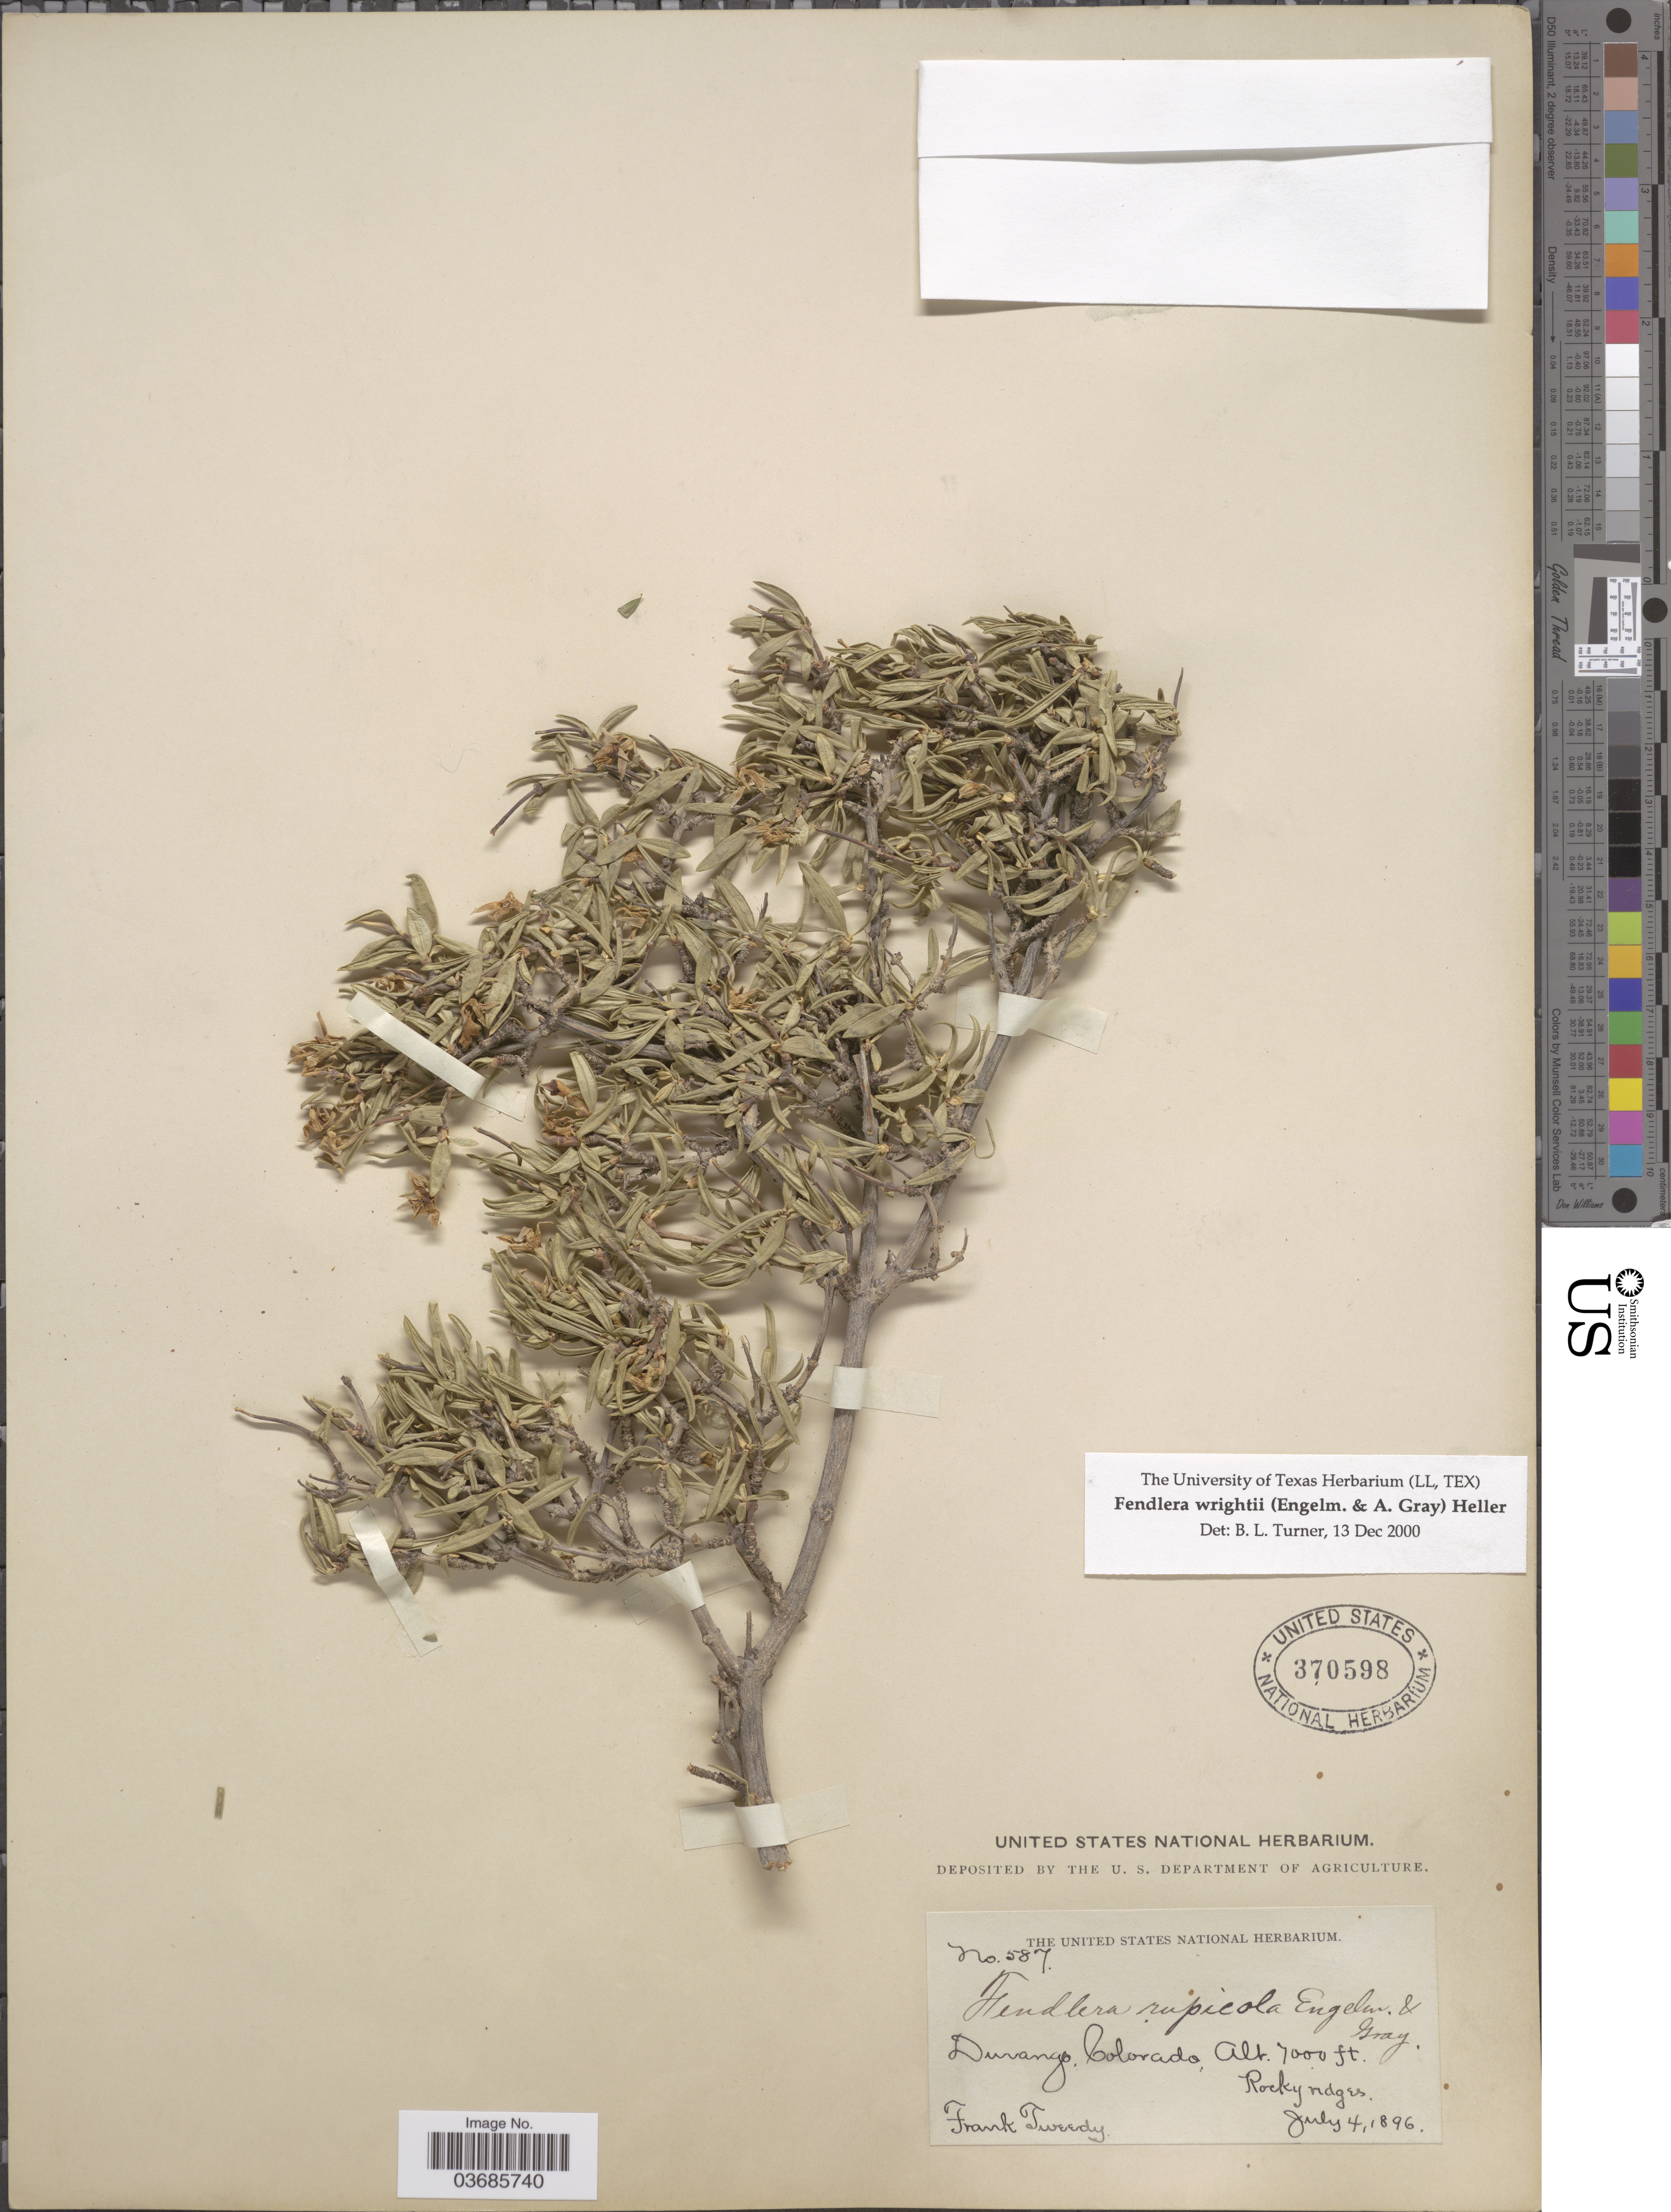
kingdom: Plantae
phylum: Tracheophyta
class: Magnoliopsida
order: Cornales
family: Hydrangeaceae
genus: Fendlera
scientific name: Fendlera wrightii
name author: (Engelm. & A. Gray) A. Heller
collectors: F. Tweedy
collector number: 587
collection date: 1896-07-04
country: United States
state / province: Colorado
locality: Durango.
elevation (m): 2134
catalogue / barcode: US 370598